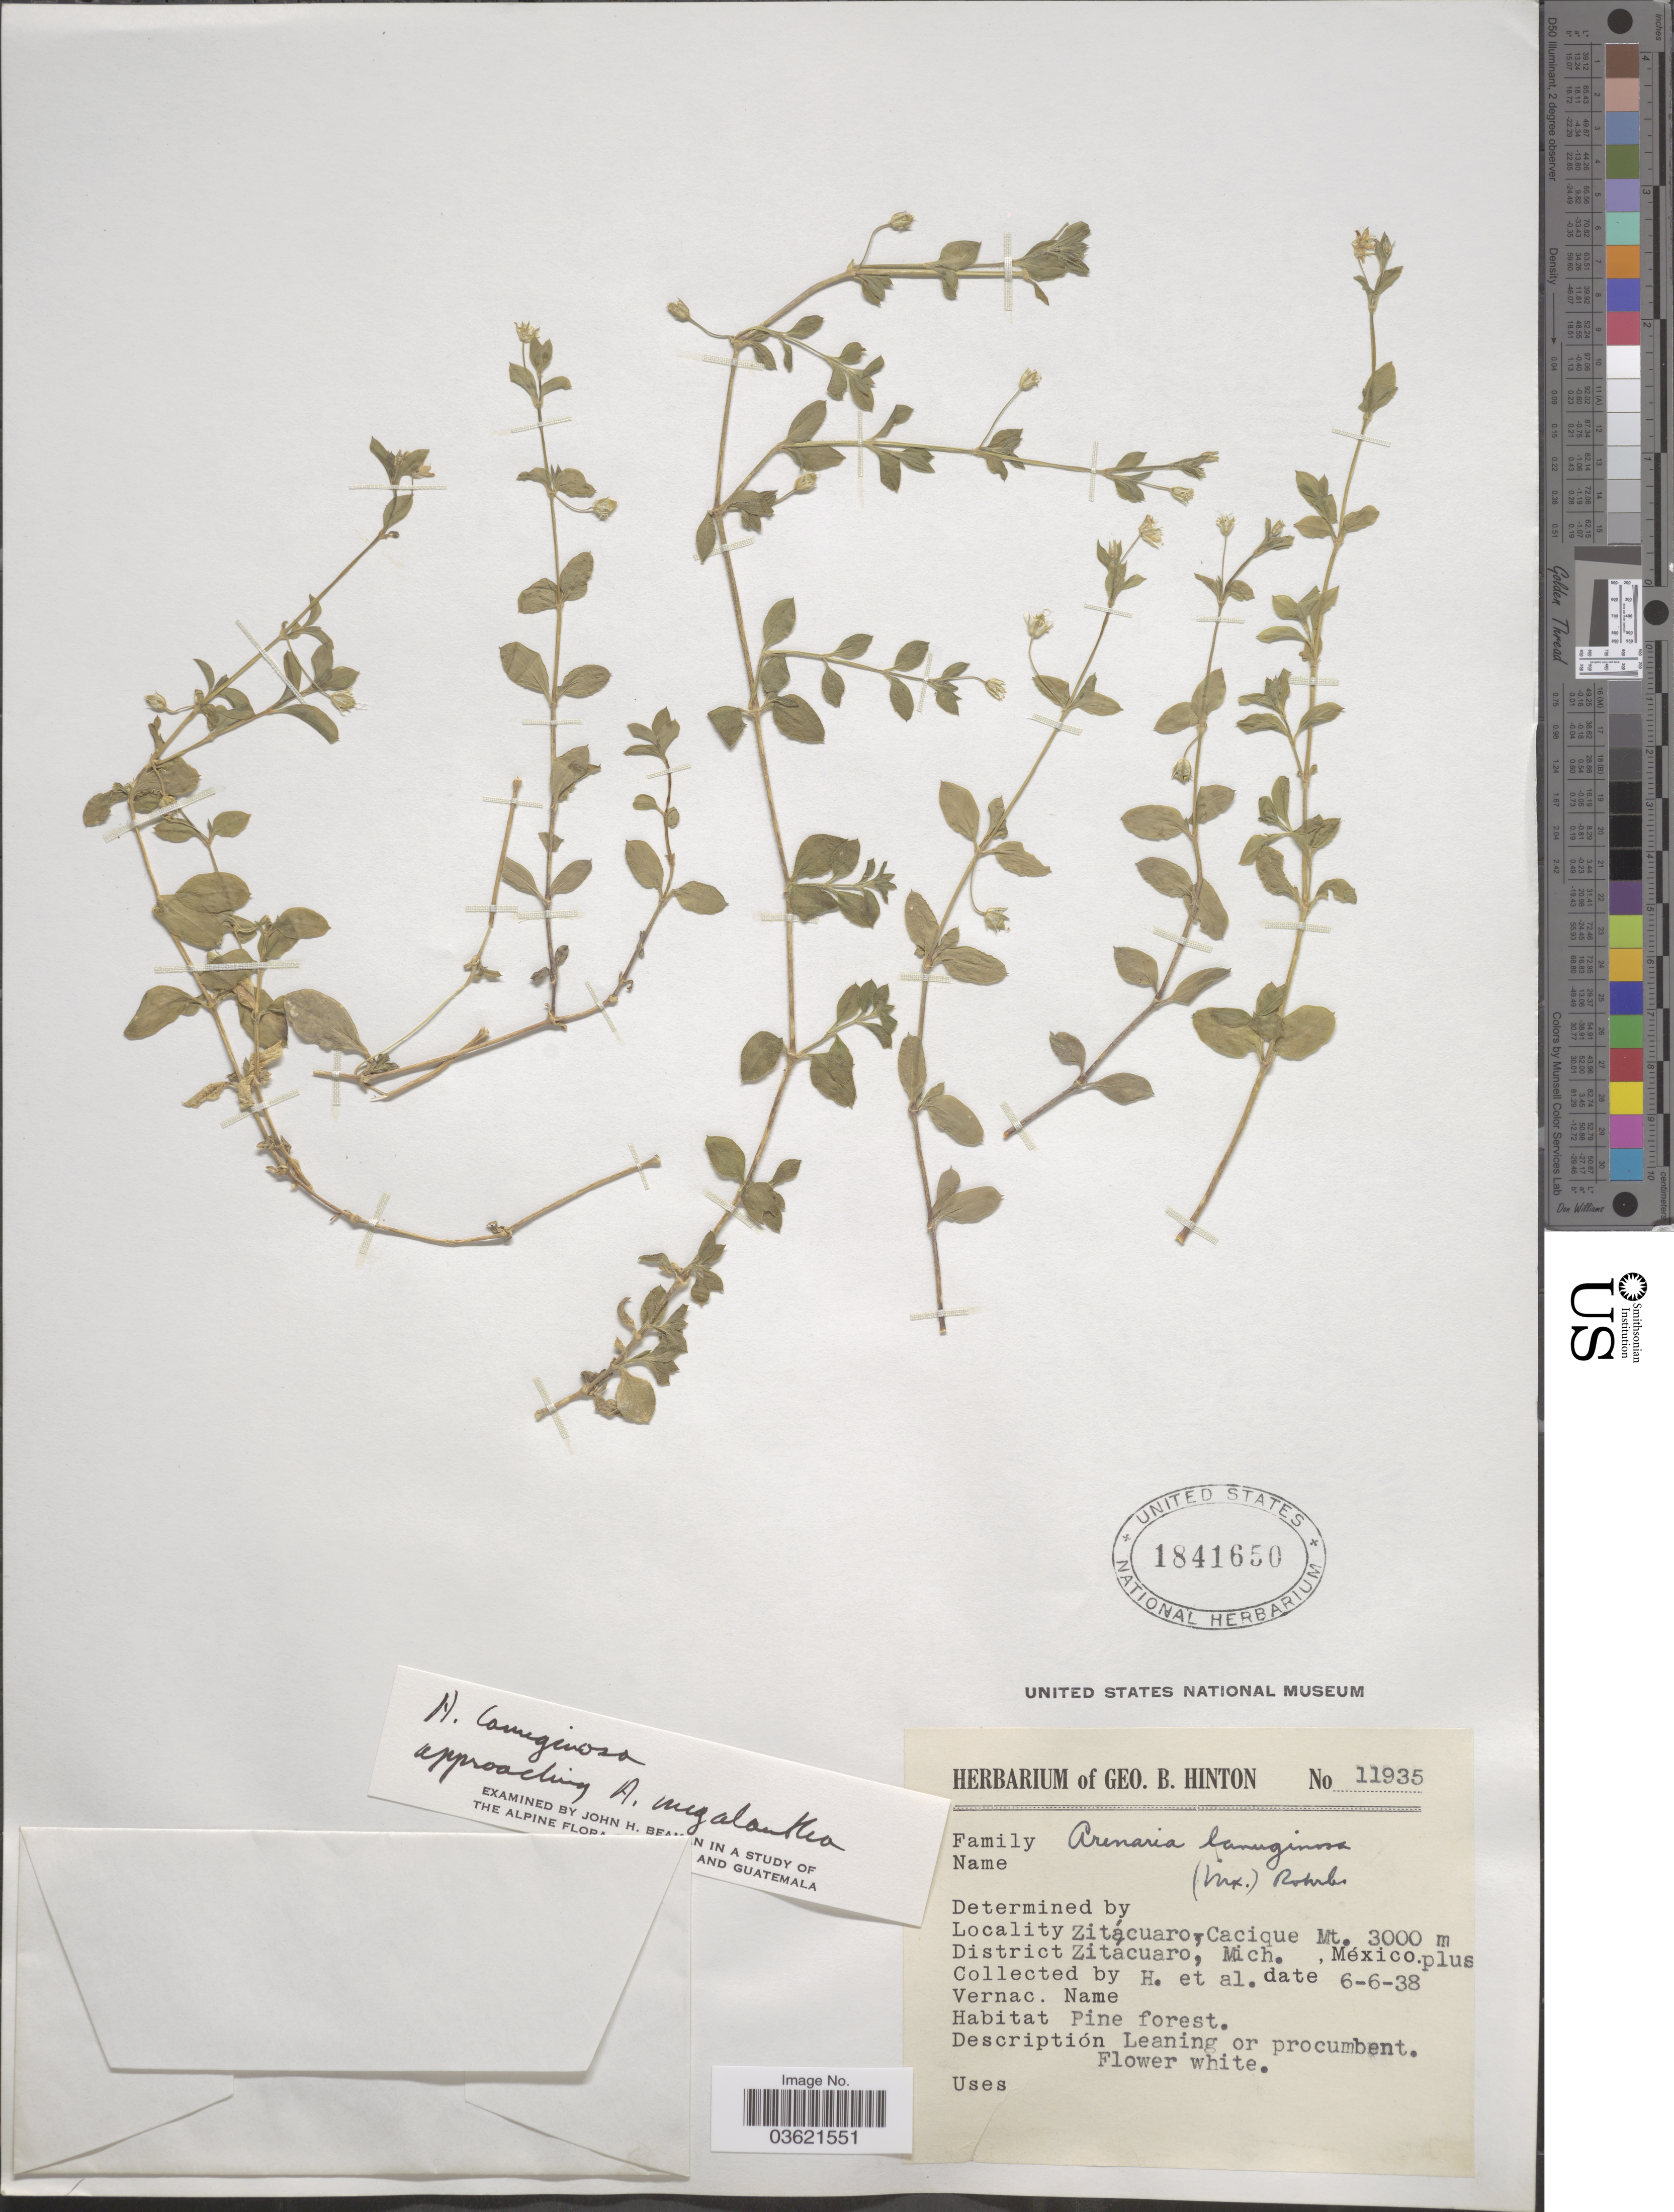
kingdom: Plantae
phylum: Tracheophyta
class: Magnoliopsida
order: Caryophyllales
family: Caryophyllaceae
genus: Arenaria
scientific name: Arenaria lanuginosa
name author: (Michx.) Rohrb.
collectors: G. B. Hinton & et al.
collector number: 11935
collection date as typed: Transcribed d/m/y: 6/6/38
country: Mexico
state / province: Michoacán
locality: Zitácuaro, Cacique Mt. District Zitácuaro.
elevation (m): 3000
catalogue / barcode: US 1841650